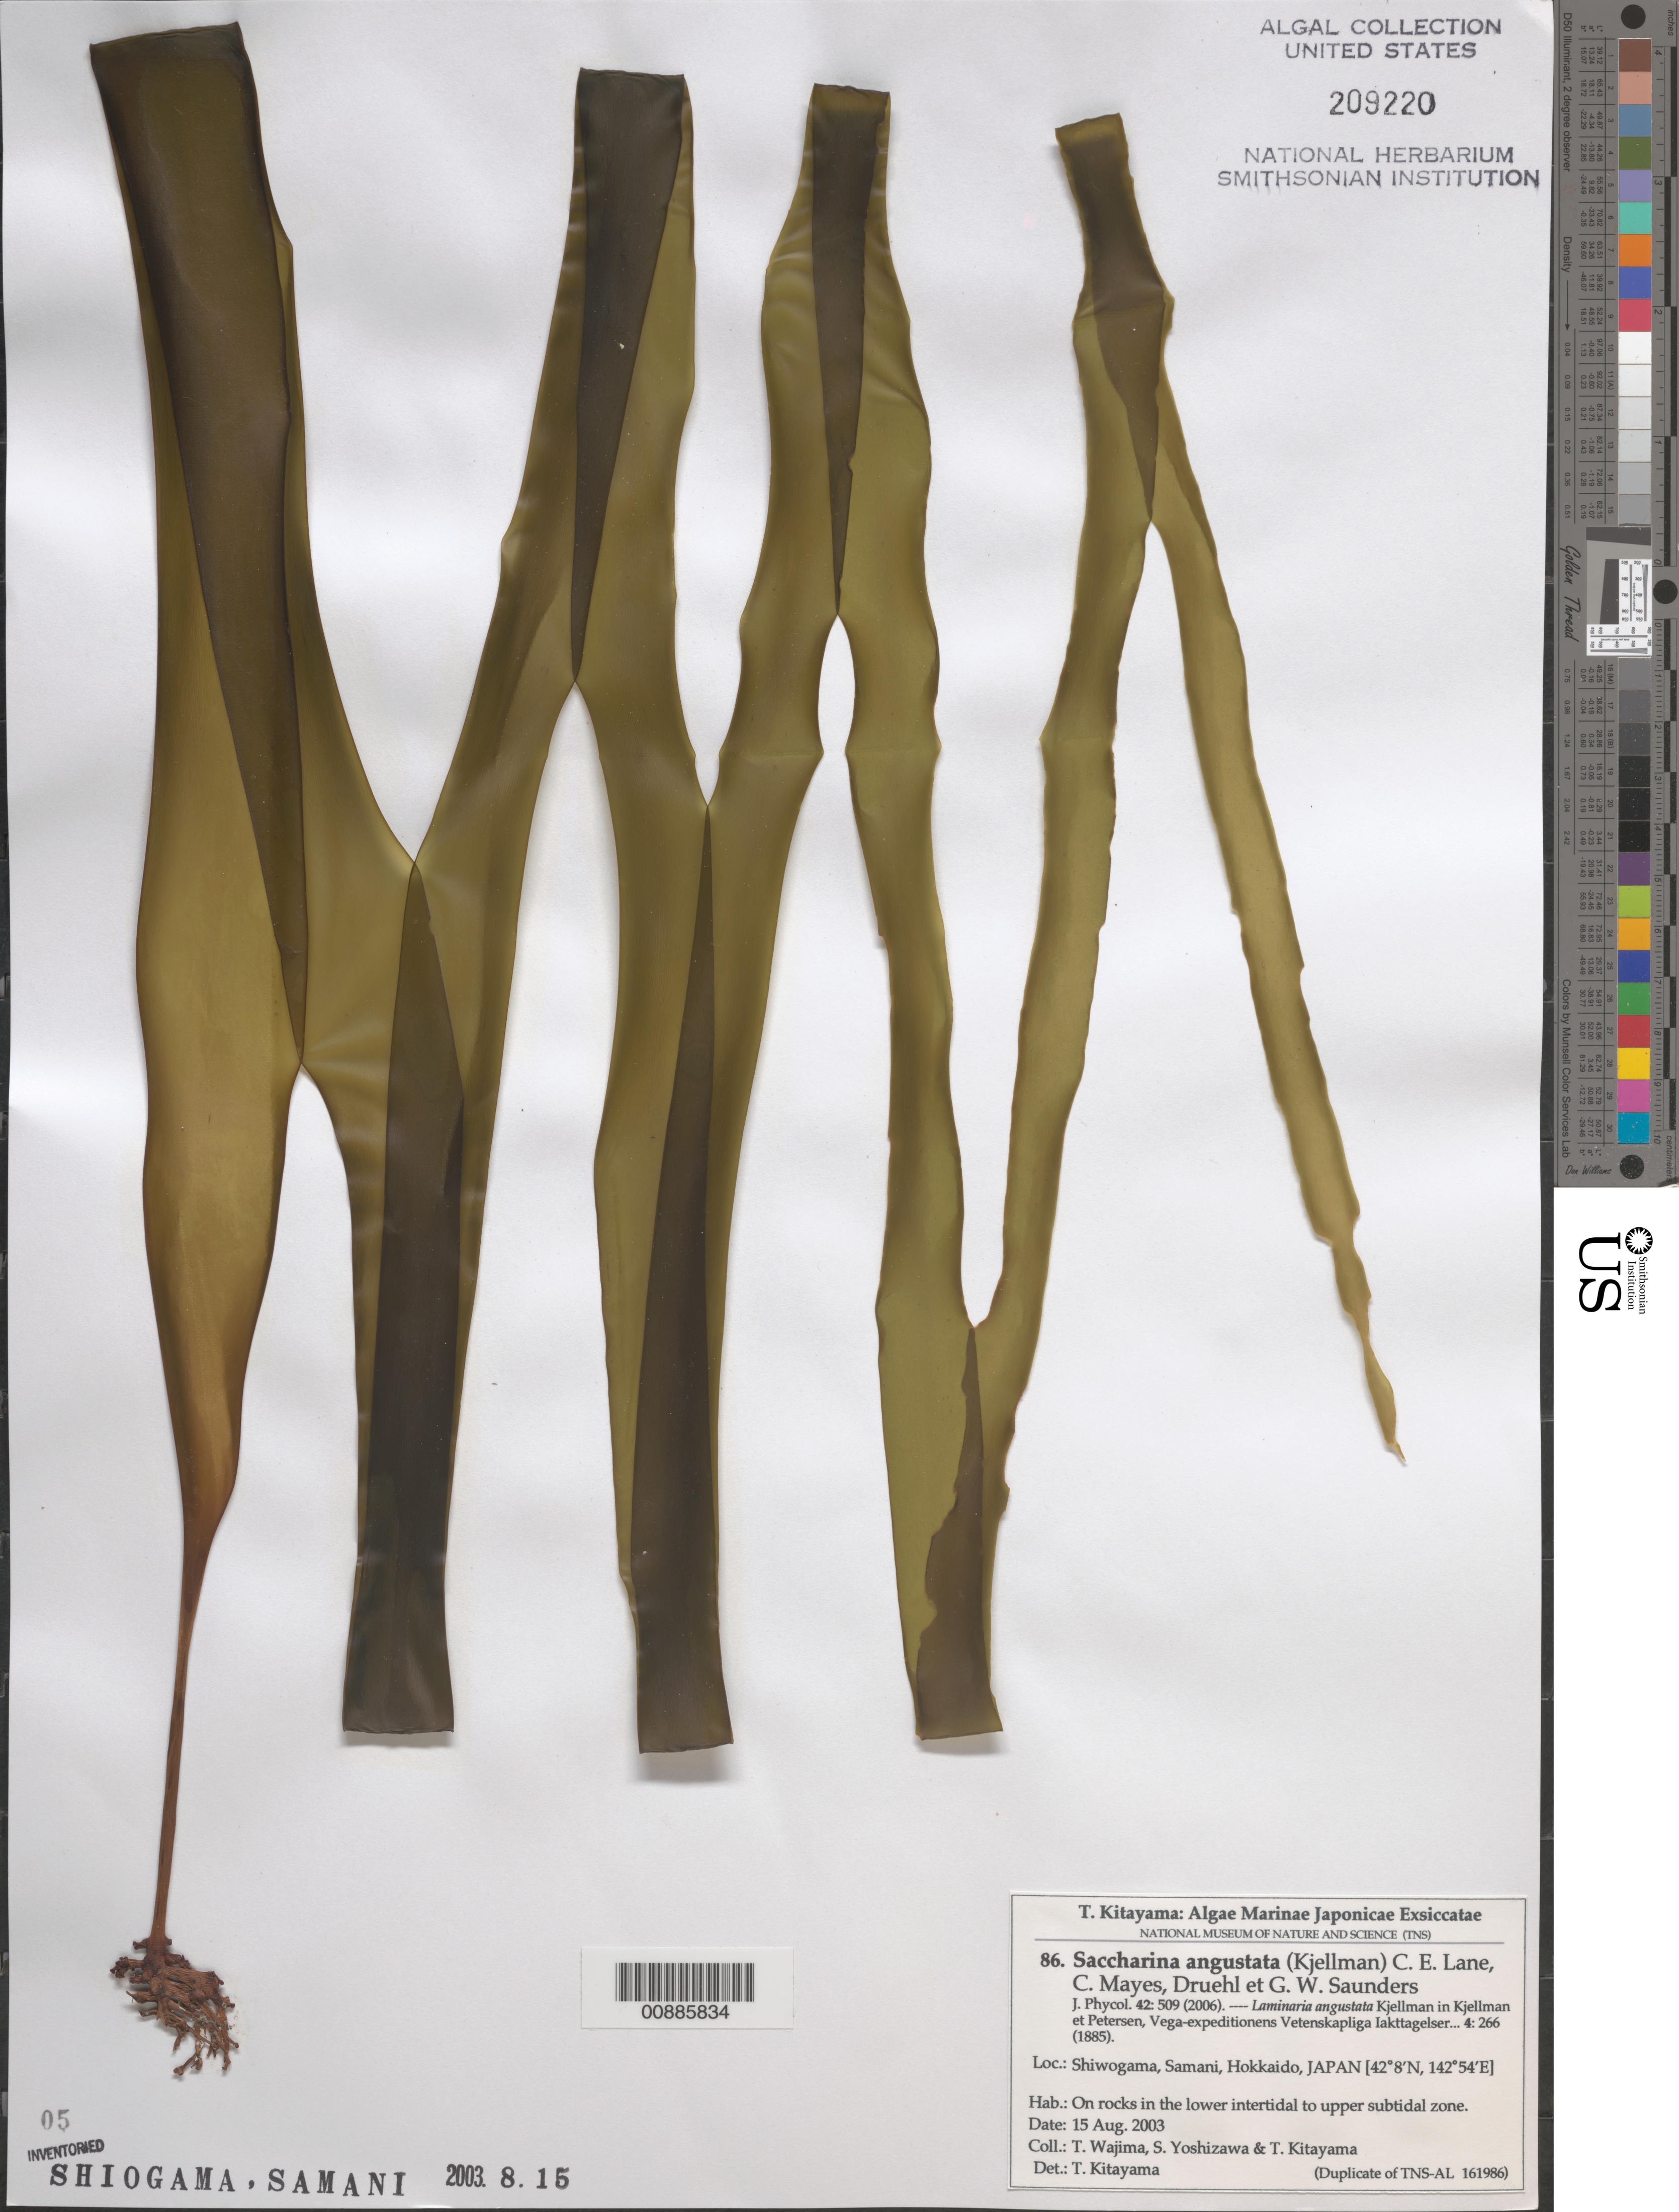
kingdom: Chromista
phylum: Ochrophyta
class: Phaeophyceae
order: Laminariales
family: Laminariaceae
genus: Saccharina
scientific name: Saccharina angustata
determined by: Kitayama, T.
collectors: T. Wajima, S. Yoshizawa & T. Kitayama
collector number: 86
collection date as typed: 15 Aug 2003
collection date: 2003-08-15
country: Japan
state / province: Hokkaido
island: Hokkaido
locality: Shiwogama, Samani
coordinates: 42 08' N, 142 54' E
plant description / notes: Kitayama, T., Algae Marinae Japonicae Exsiccatae, Fasc. IV (Nos. 76-100)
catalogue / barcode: US 209220